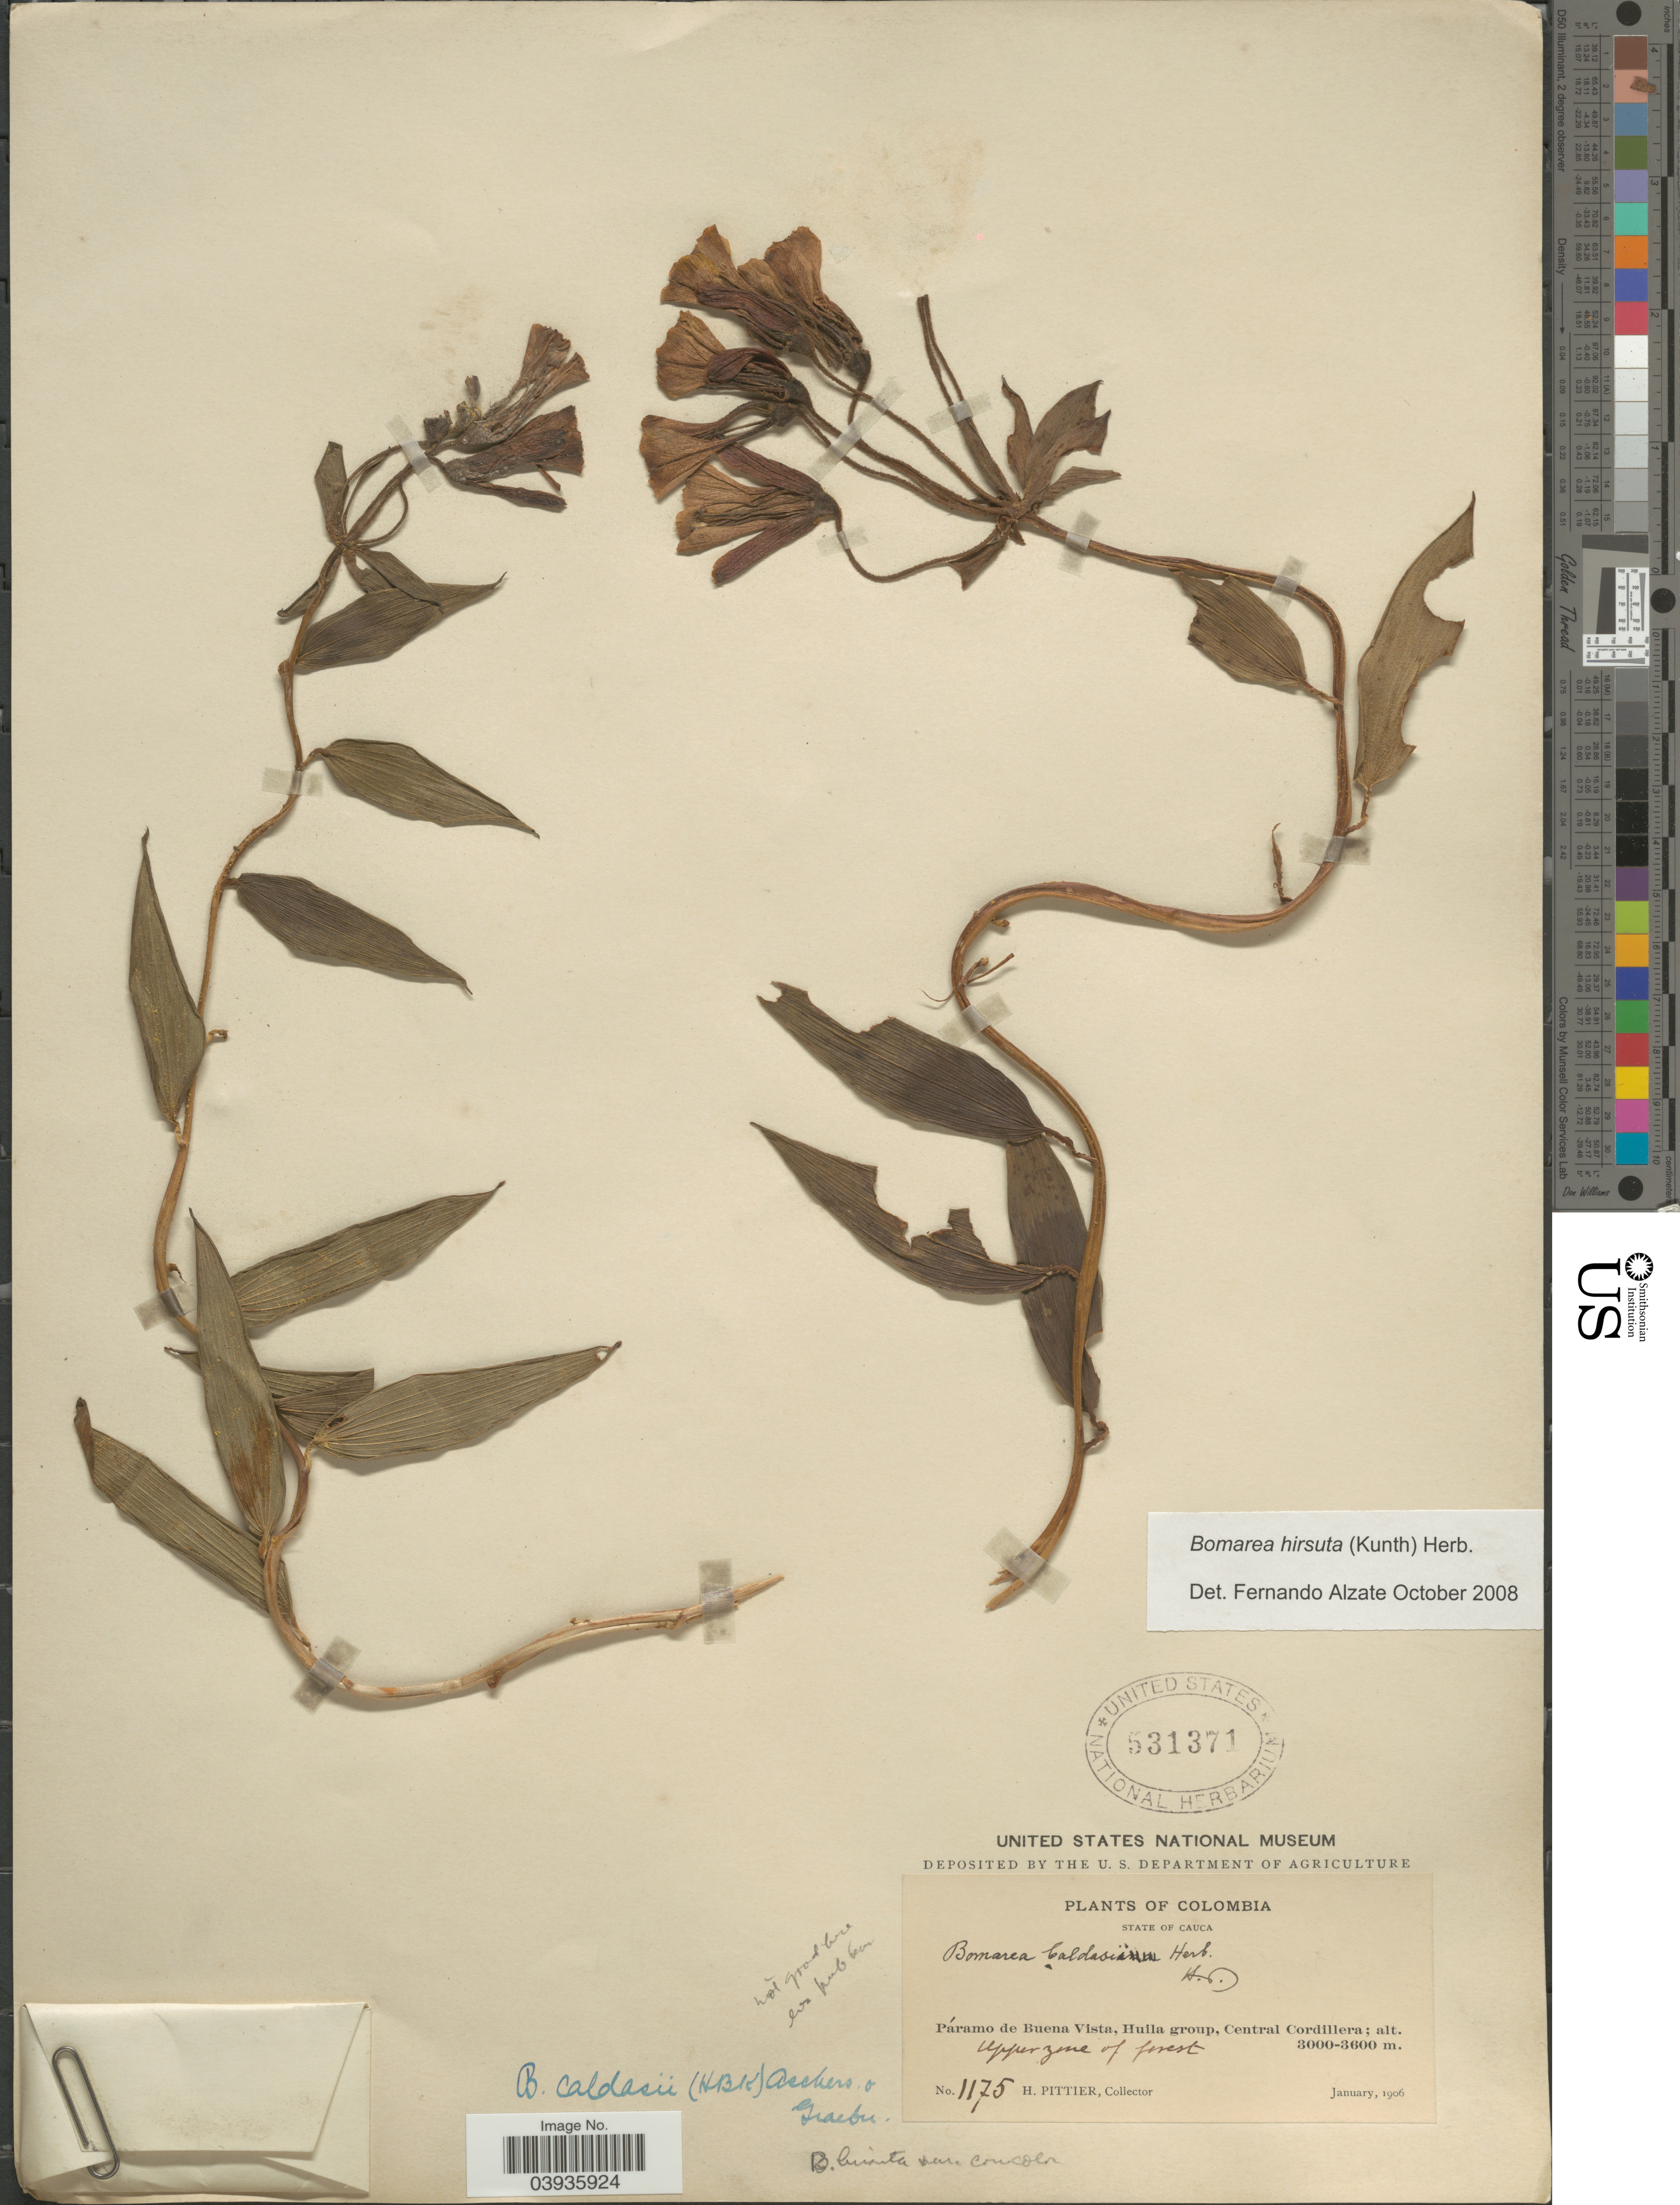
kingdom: Plantae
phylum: Tracheophyta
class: Liliopsida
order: Liliales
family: Alstroemeriaceae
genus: Bomarea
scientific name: Bomarea hirsuta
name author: (Kunth) Herb.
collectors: H. F. Pittier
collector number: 1175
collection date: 1906-01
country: Colombia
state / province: Cauca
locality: Páramo de Buena Vista, Huila group, Central Cordillera.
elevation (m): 3000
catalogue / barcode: US 531371